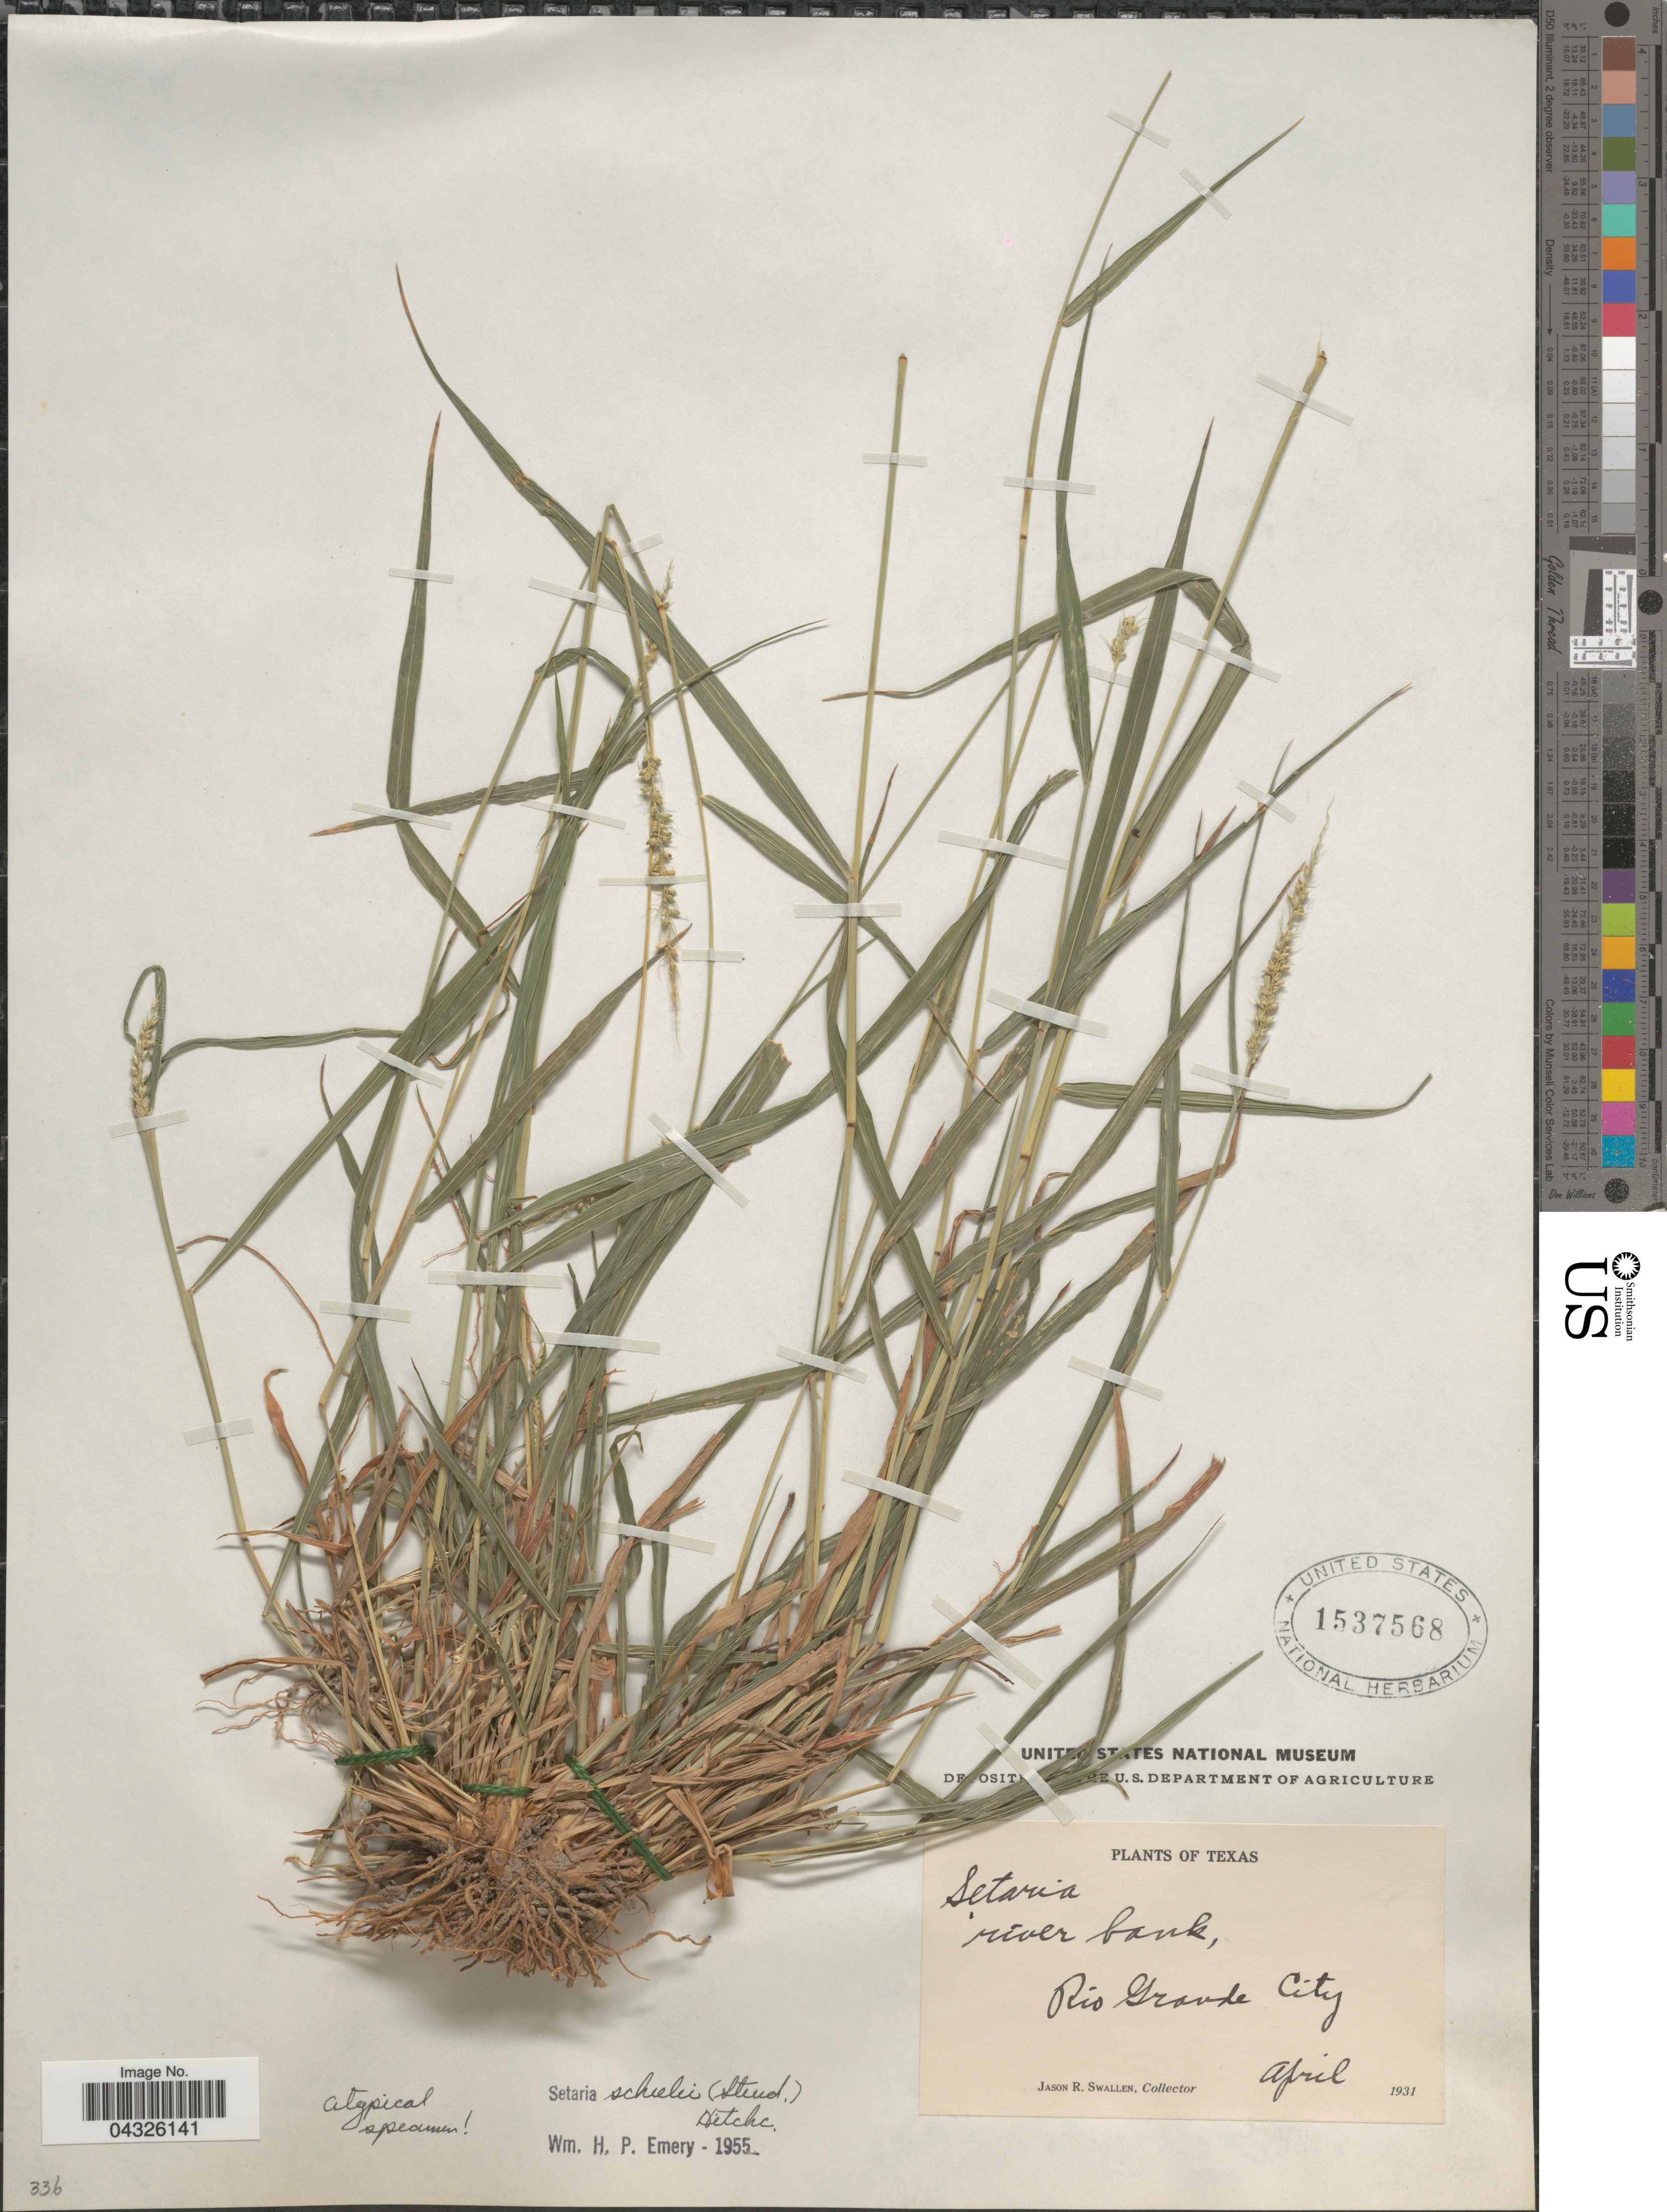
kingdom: Plantae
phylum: Tracheophyta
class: Liliopsida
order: Poales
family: Poaceae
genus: Setaria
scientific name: Setaria scheelei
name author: (Steud.) Hitchc.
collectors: J. R. Swallen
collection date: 1931-04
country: United States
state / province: Texas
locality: River bank, Rio Grande City.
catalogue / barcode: US 1537568